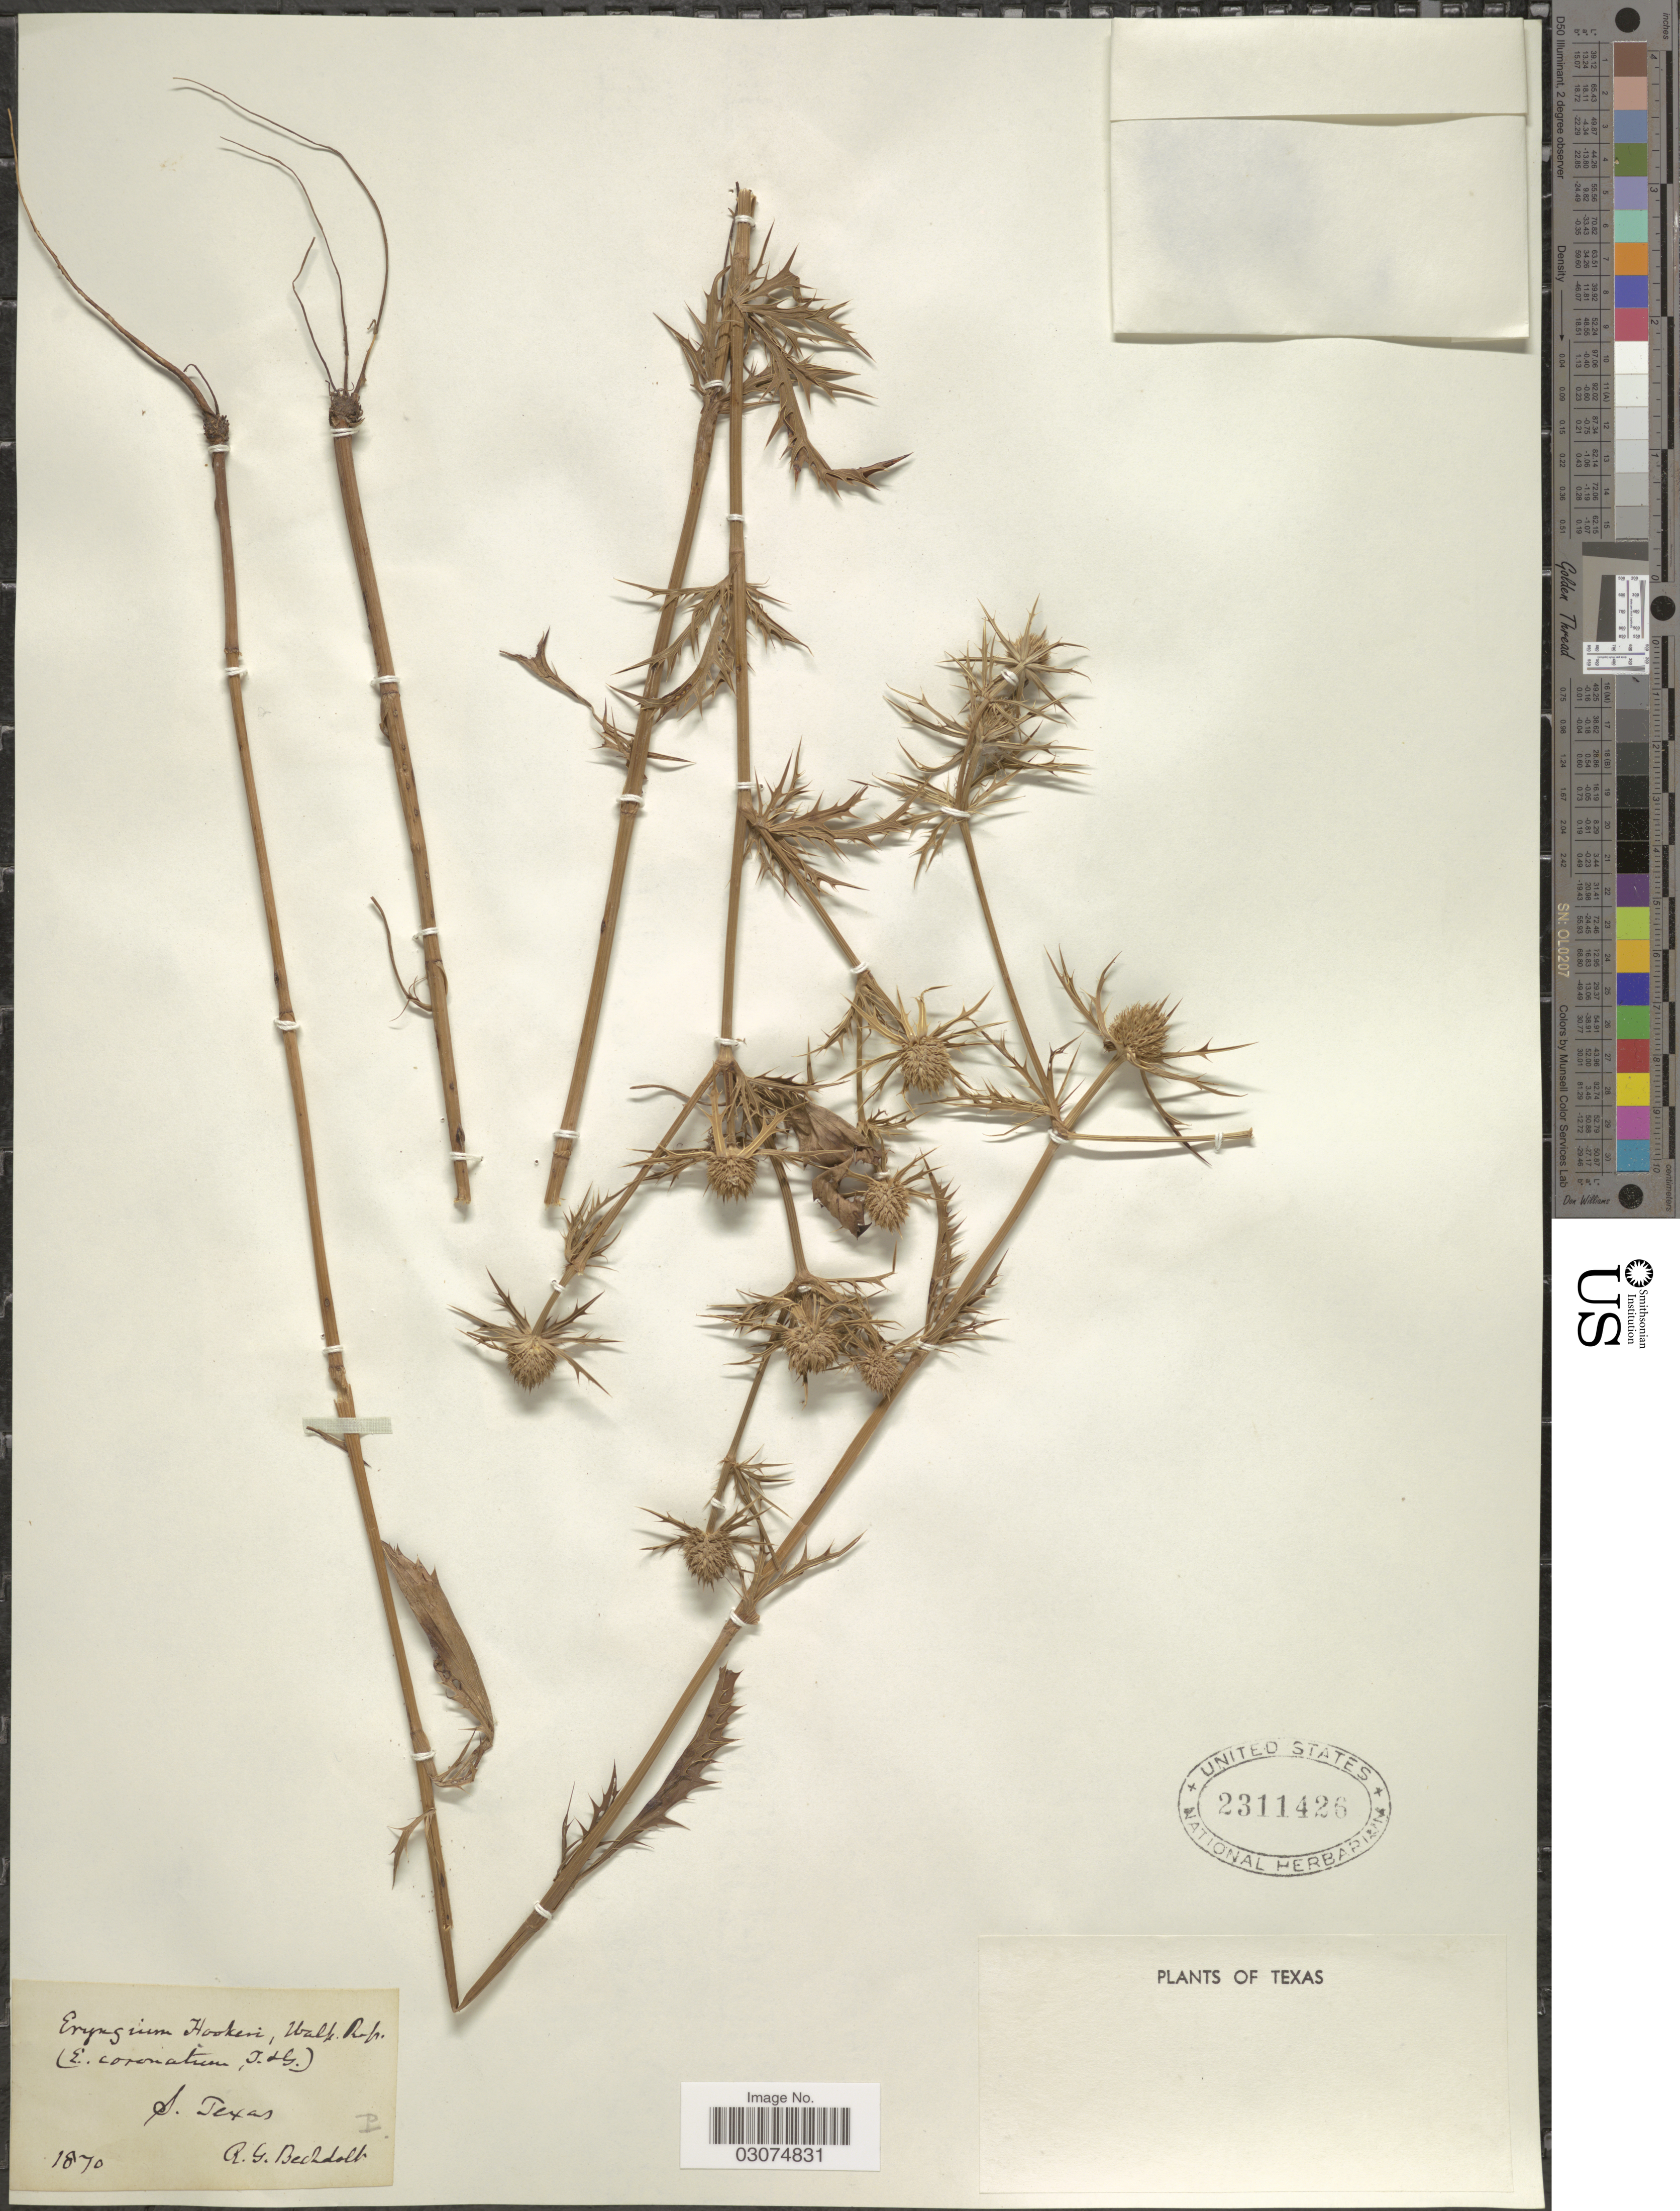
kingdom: Plantae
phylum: Tracheophyta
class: Magnoliopsida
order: Apiales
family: Apiaceae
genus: Eryngium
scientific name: Eryngium hookeri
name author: Walp.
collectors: R. Bechdolt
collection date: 1870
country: United States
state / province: Texas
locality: S. Texas.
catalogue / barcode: US 2311426